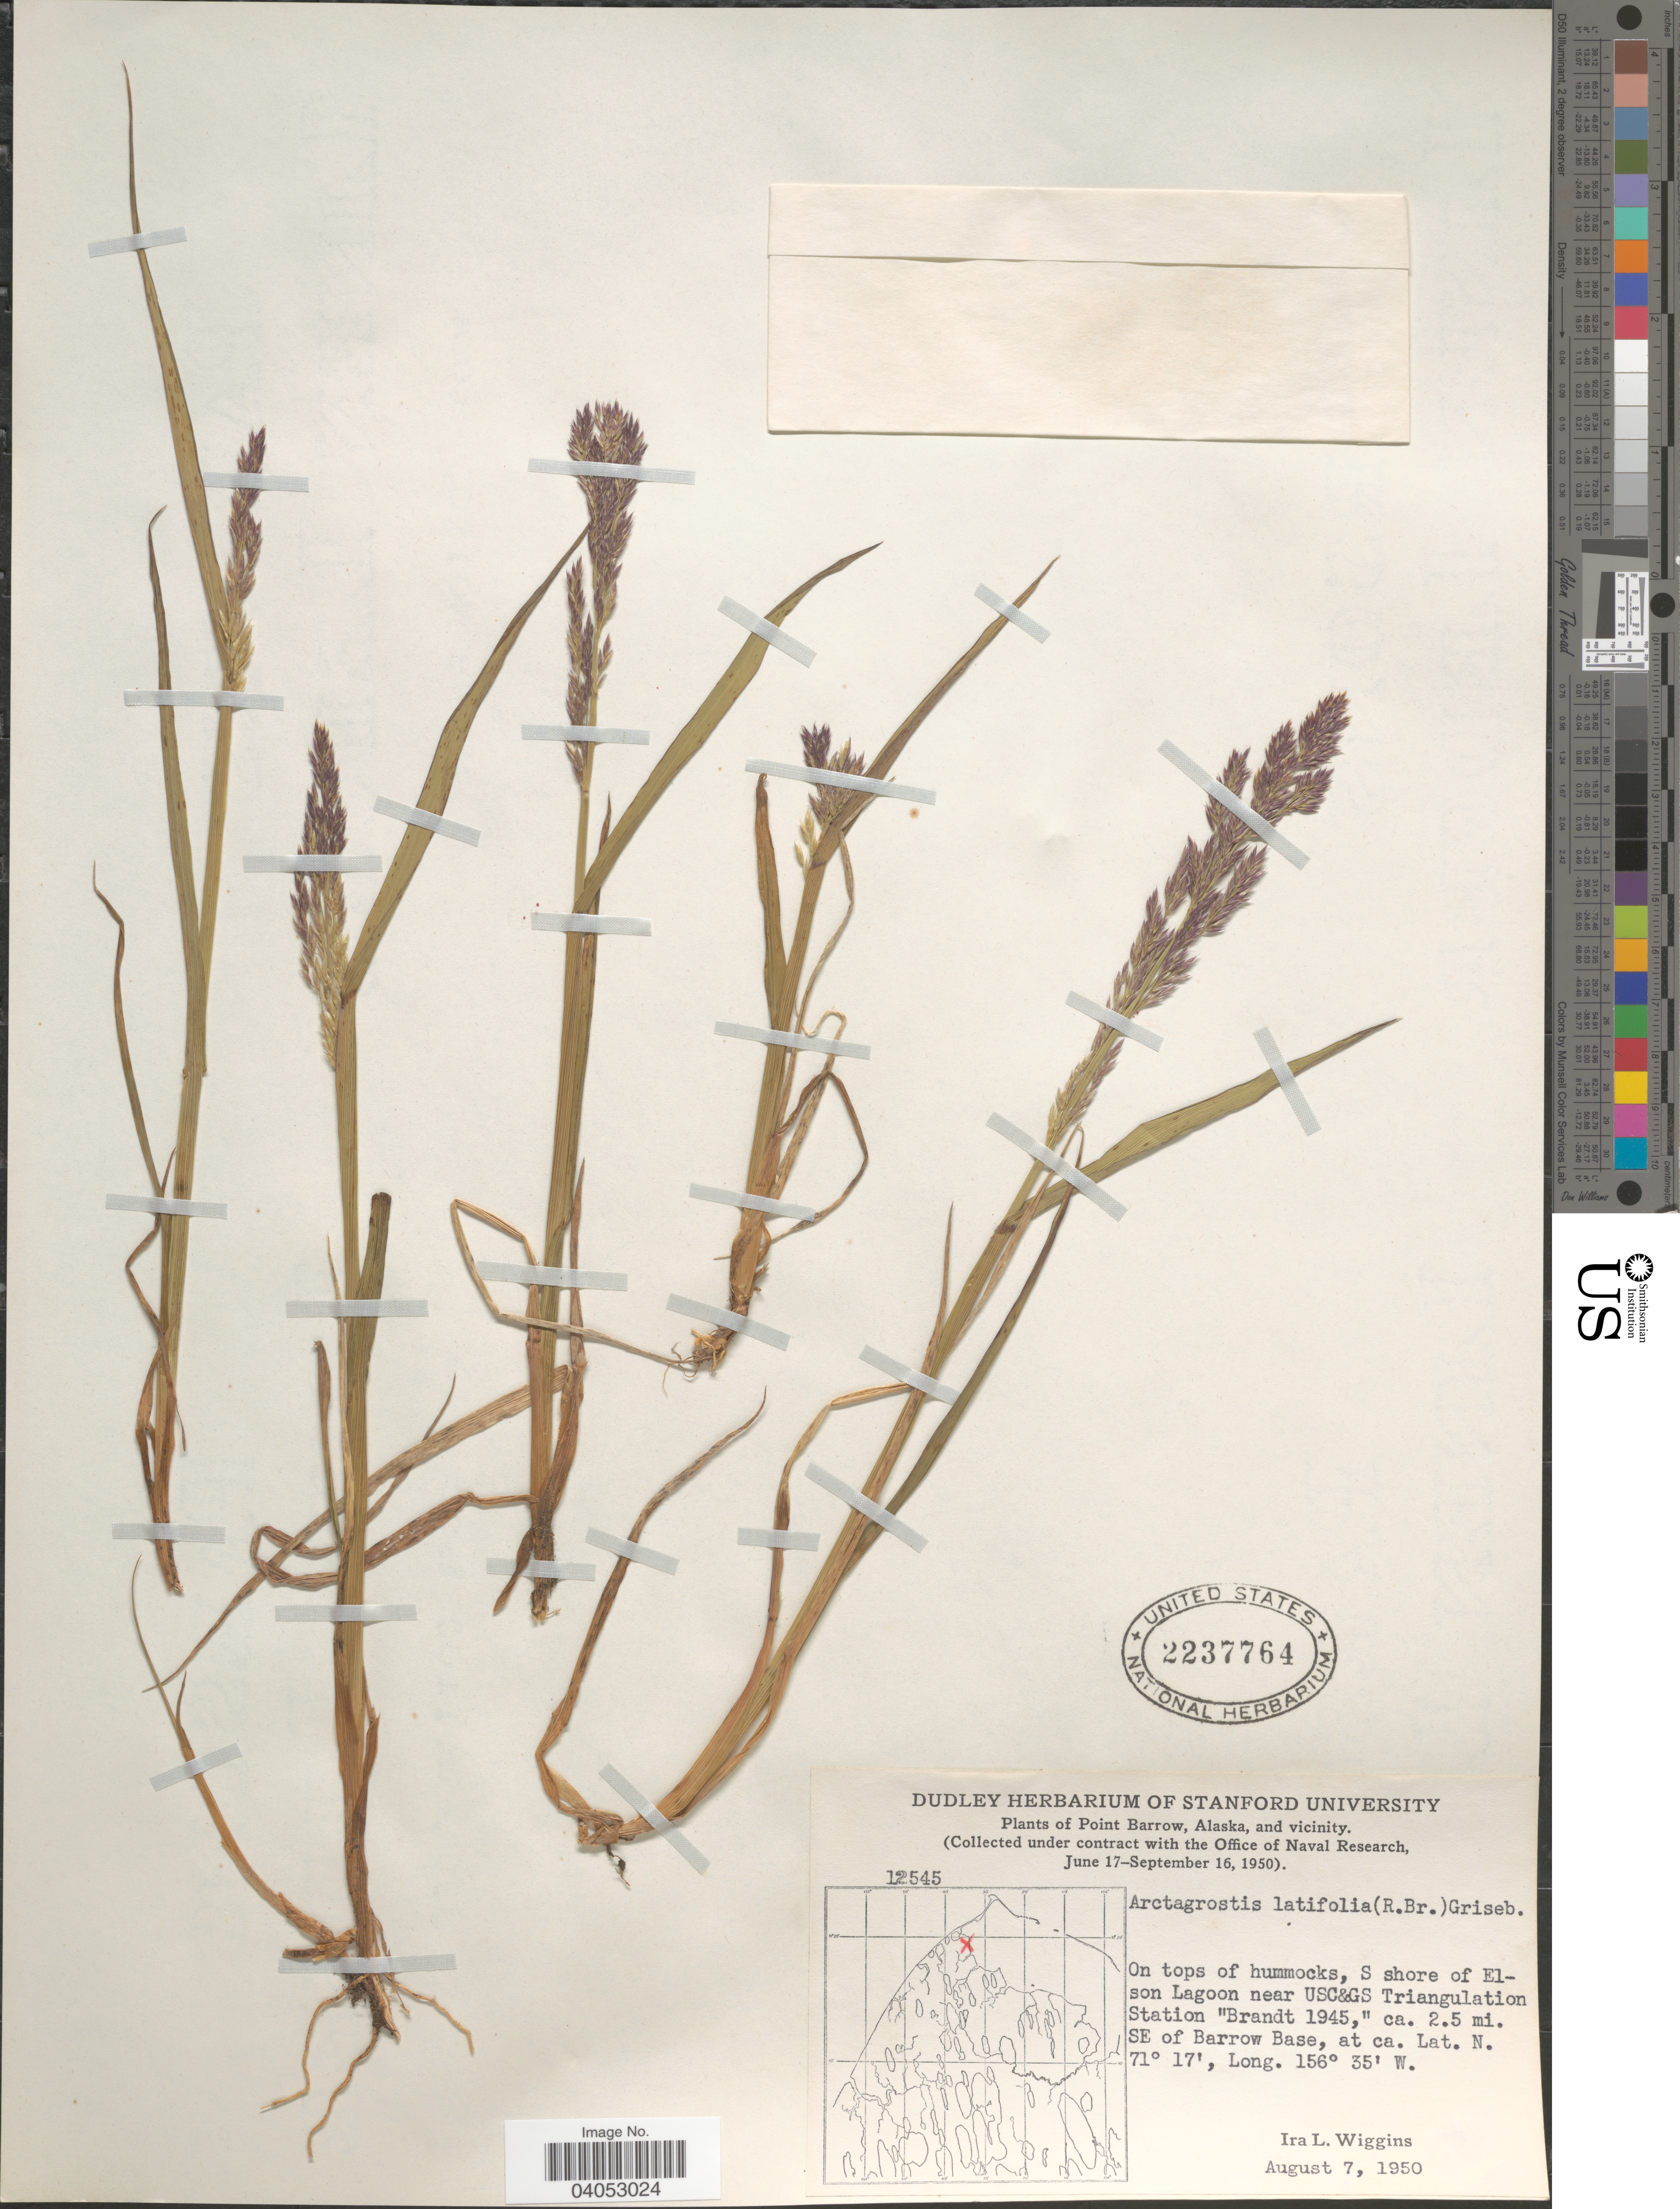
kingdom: Plantae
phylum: Tracheophyta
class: Liliopsida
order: Poales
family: Poaceae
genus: Arctagrostis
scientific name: Arctagrostis latifolia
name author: (R. Br.) Griseb.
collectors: I. L. Wiggins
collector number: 12545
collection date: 1950-08-07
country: United States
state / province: Alaska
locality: Point Barrow, and vicinity. On tops of hummocks, S shore of Elson Lagoon near USC&GS Triangulation Station "Brandt 1945," ca. 2.5 mi. SE of Barrow Base.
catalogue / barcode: US 2237764